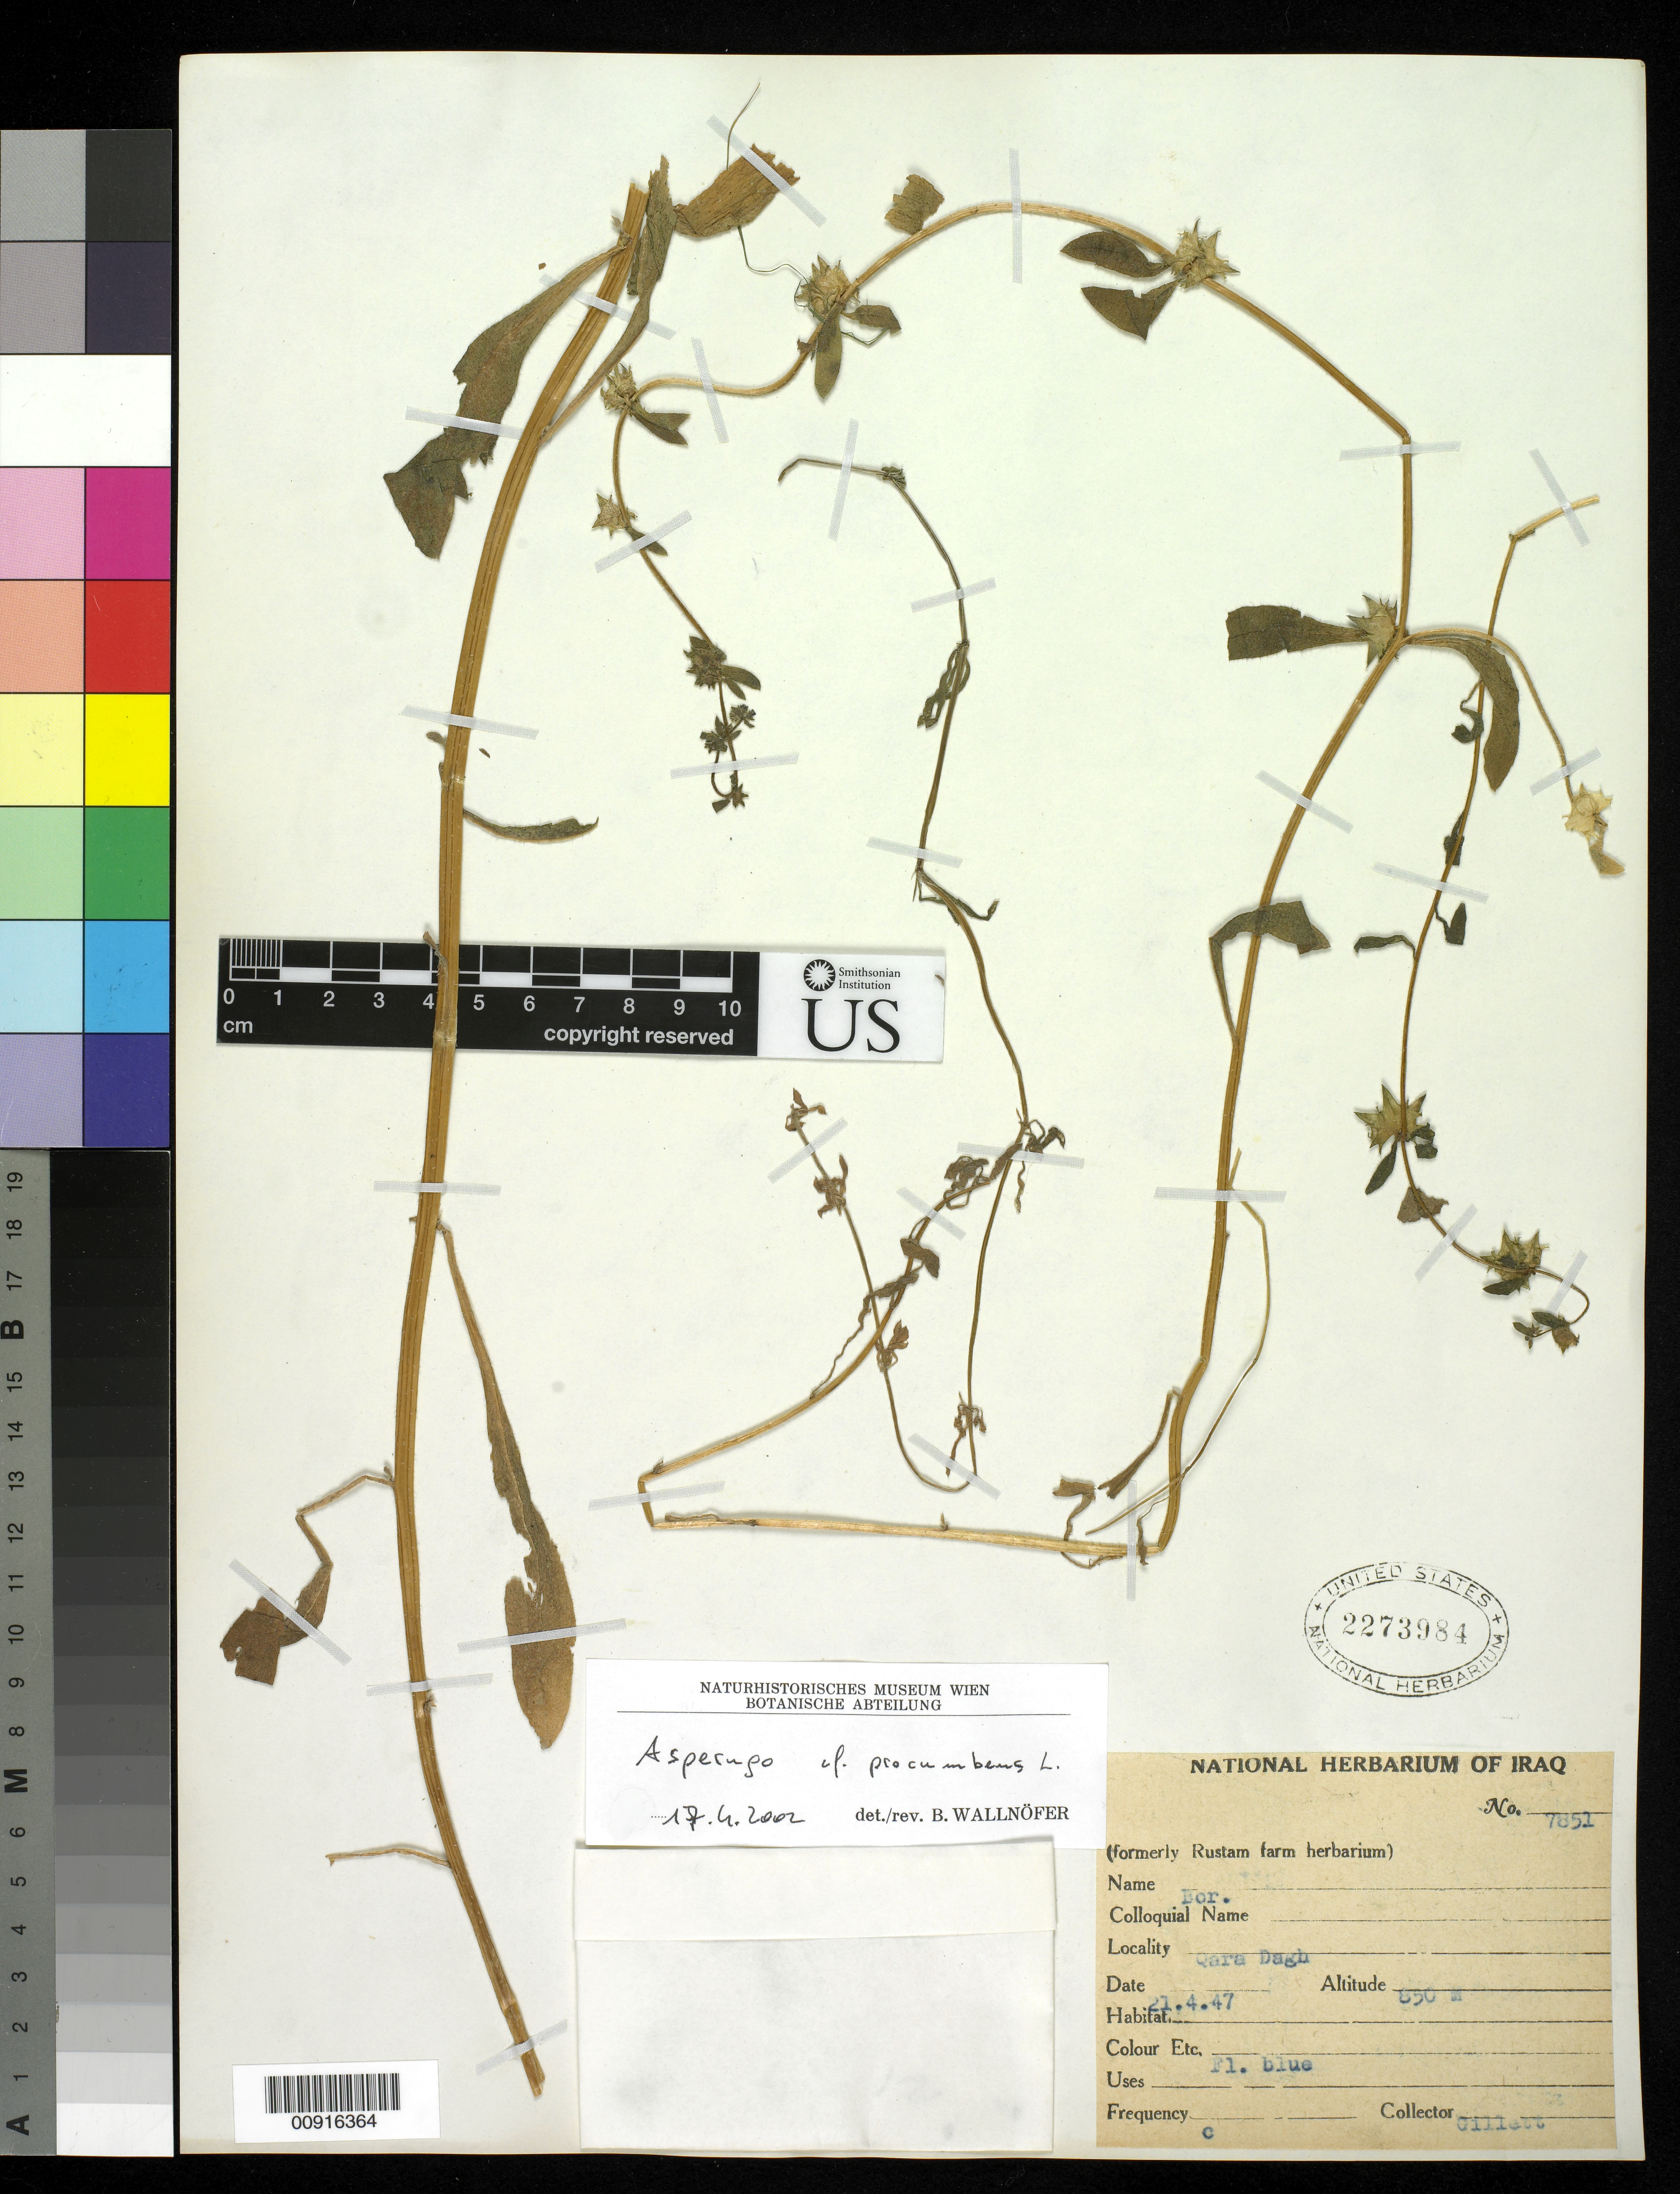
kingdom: Plantae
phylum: Tracheophyta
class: Magnoliopsida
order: Boraginales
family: Boraginaceae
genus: Asperugo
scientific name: Asperugo procumbens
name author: L.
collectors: J. B. Gillett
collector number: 7851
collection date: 1947-04-21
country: Iraq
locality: Qara Dagh 850m.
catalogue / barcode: US 2273984